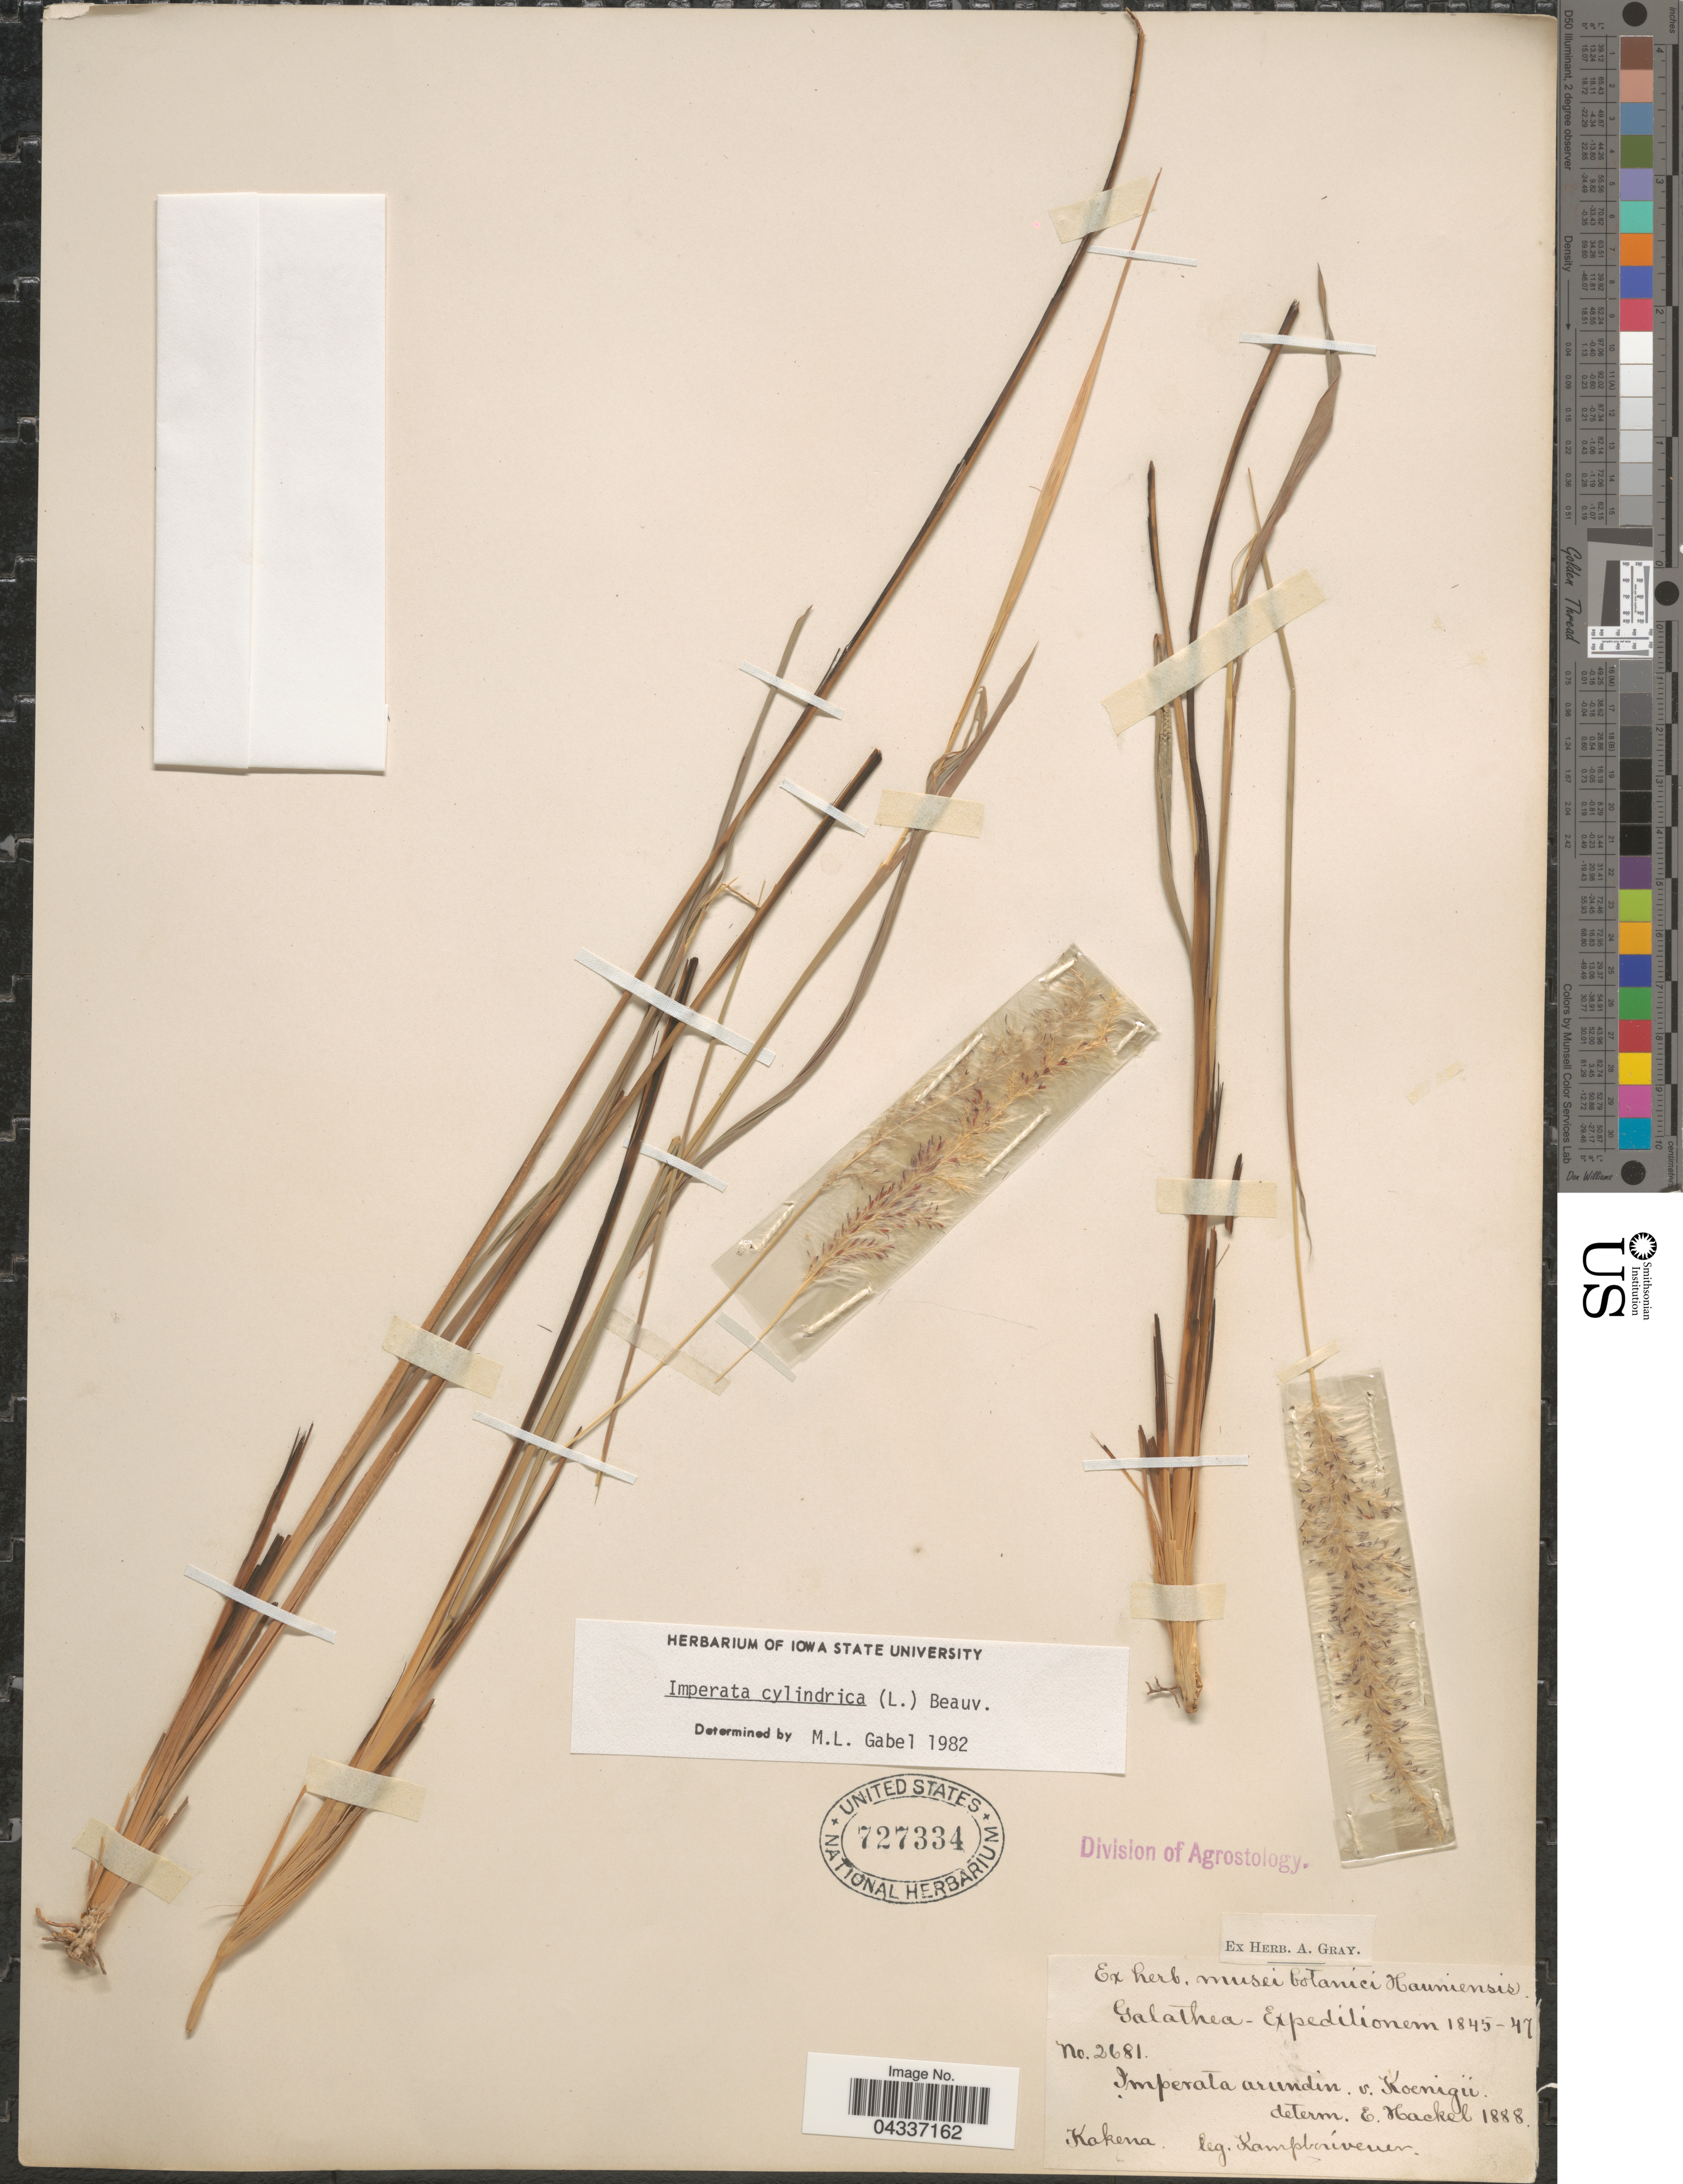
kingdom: Plantae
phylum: Tracheophyta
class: Liliopsida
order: Poales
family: Poaceae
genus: Imperata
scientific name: Imperata cylindrica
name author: (L.) P. Beauv.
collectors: B. Kamphövener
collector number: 2681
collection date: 1845/1847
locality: Galathea-Expeditionem 1845-47. Kakena.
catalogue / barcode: US 727334